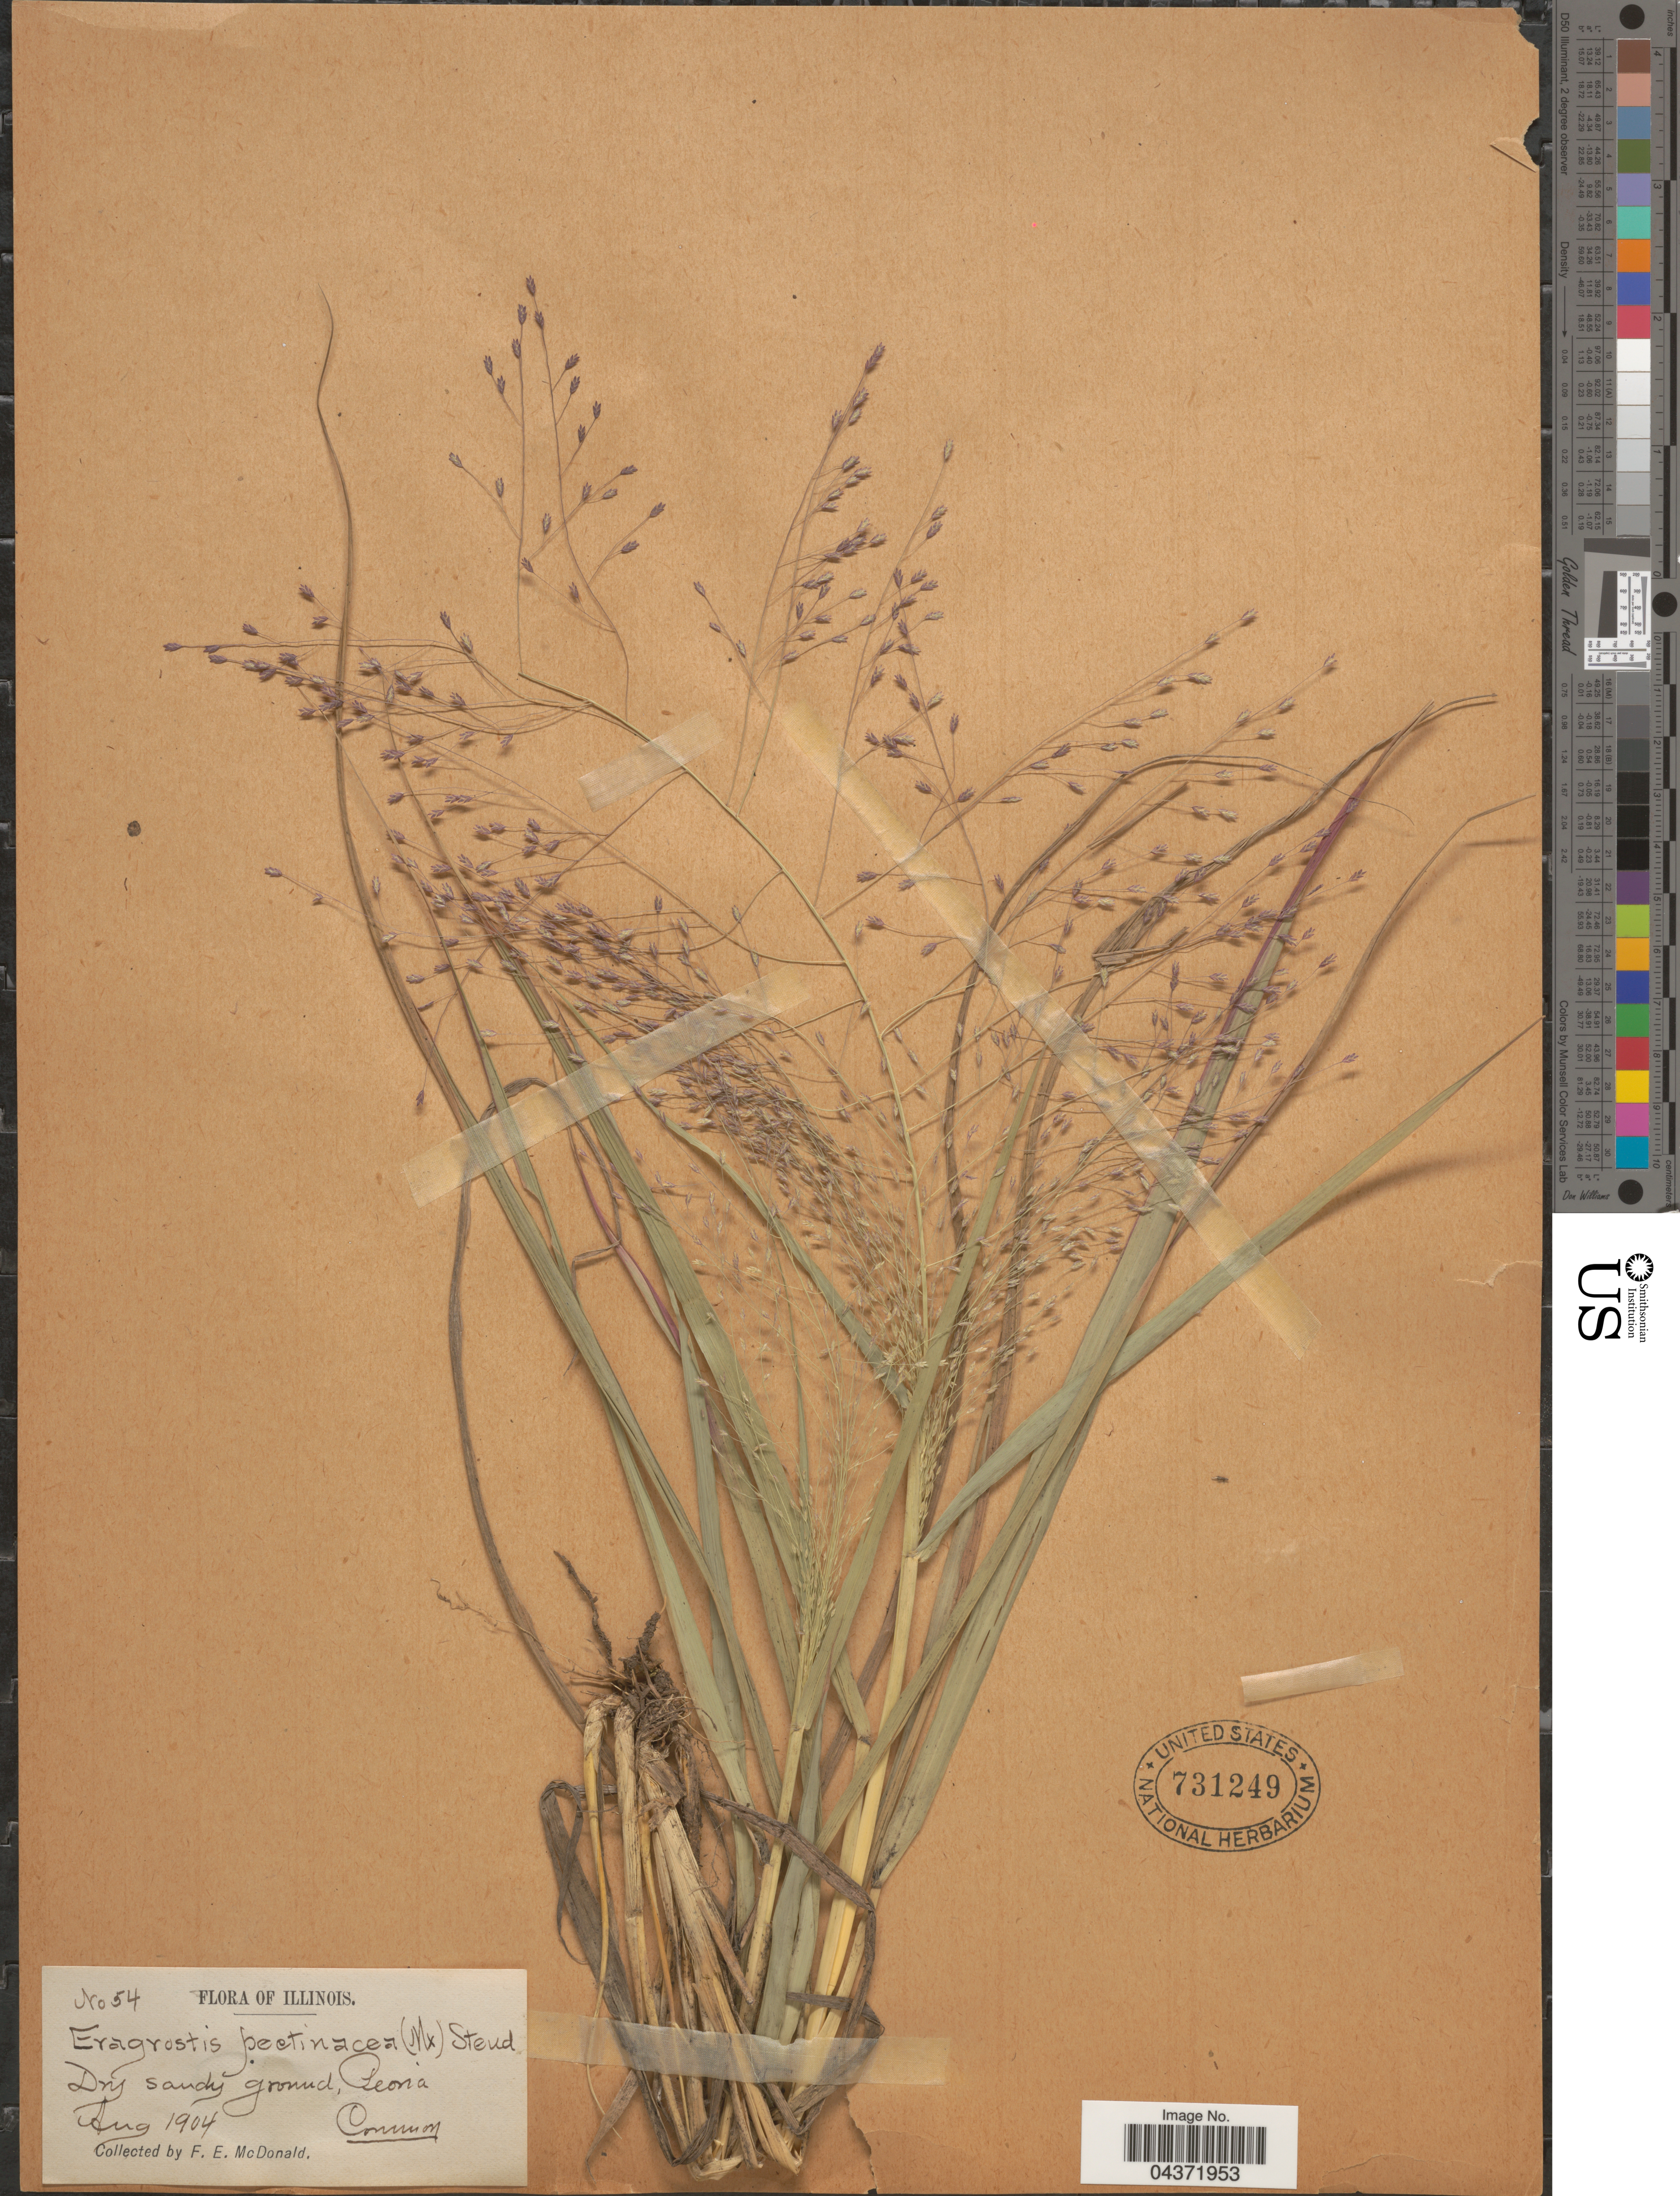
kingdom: Plantae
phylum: Tracheophyta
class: Liliopsida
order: Poales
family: Poaceae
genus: Eragrostis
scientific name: Eragrostis spectabilis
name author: (Pursh) Steud.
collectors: F. E. McDonald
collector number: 54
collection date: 1904-08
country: United States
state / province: Illinois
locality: Peoria.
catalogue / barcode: US 731249